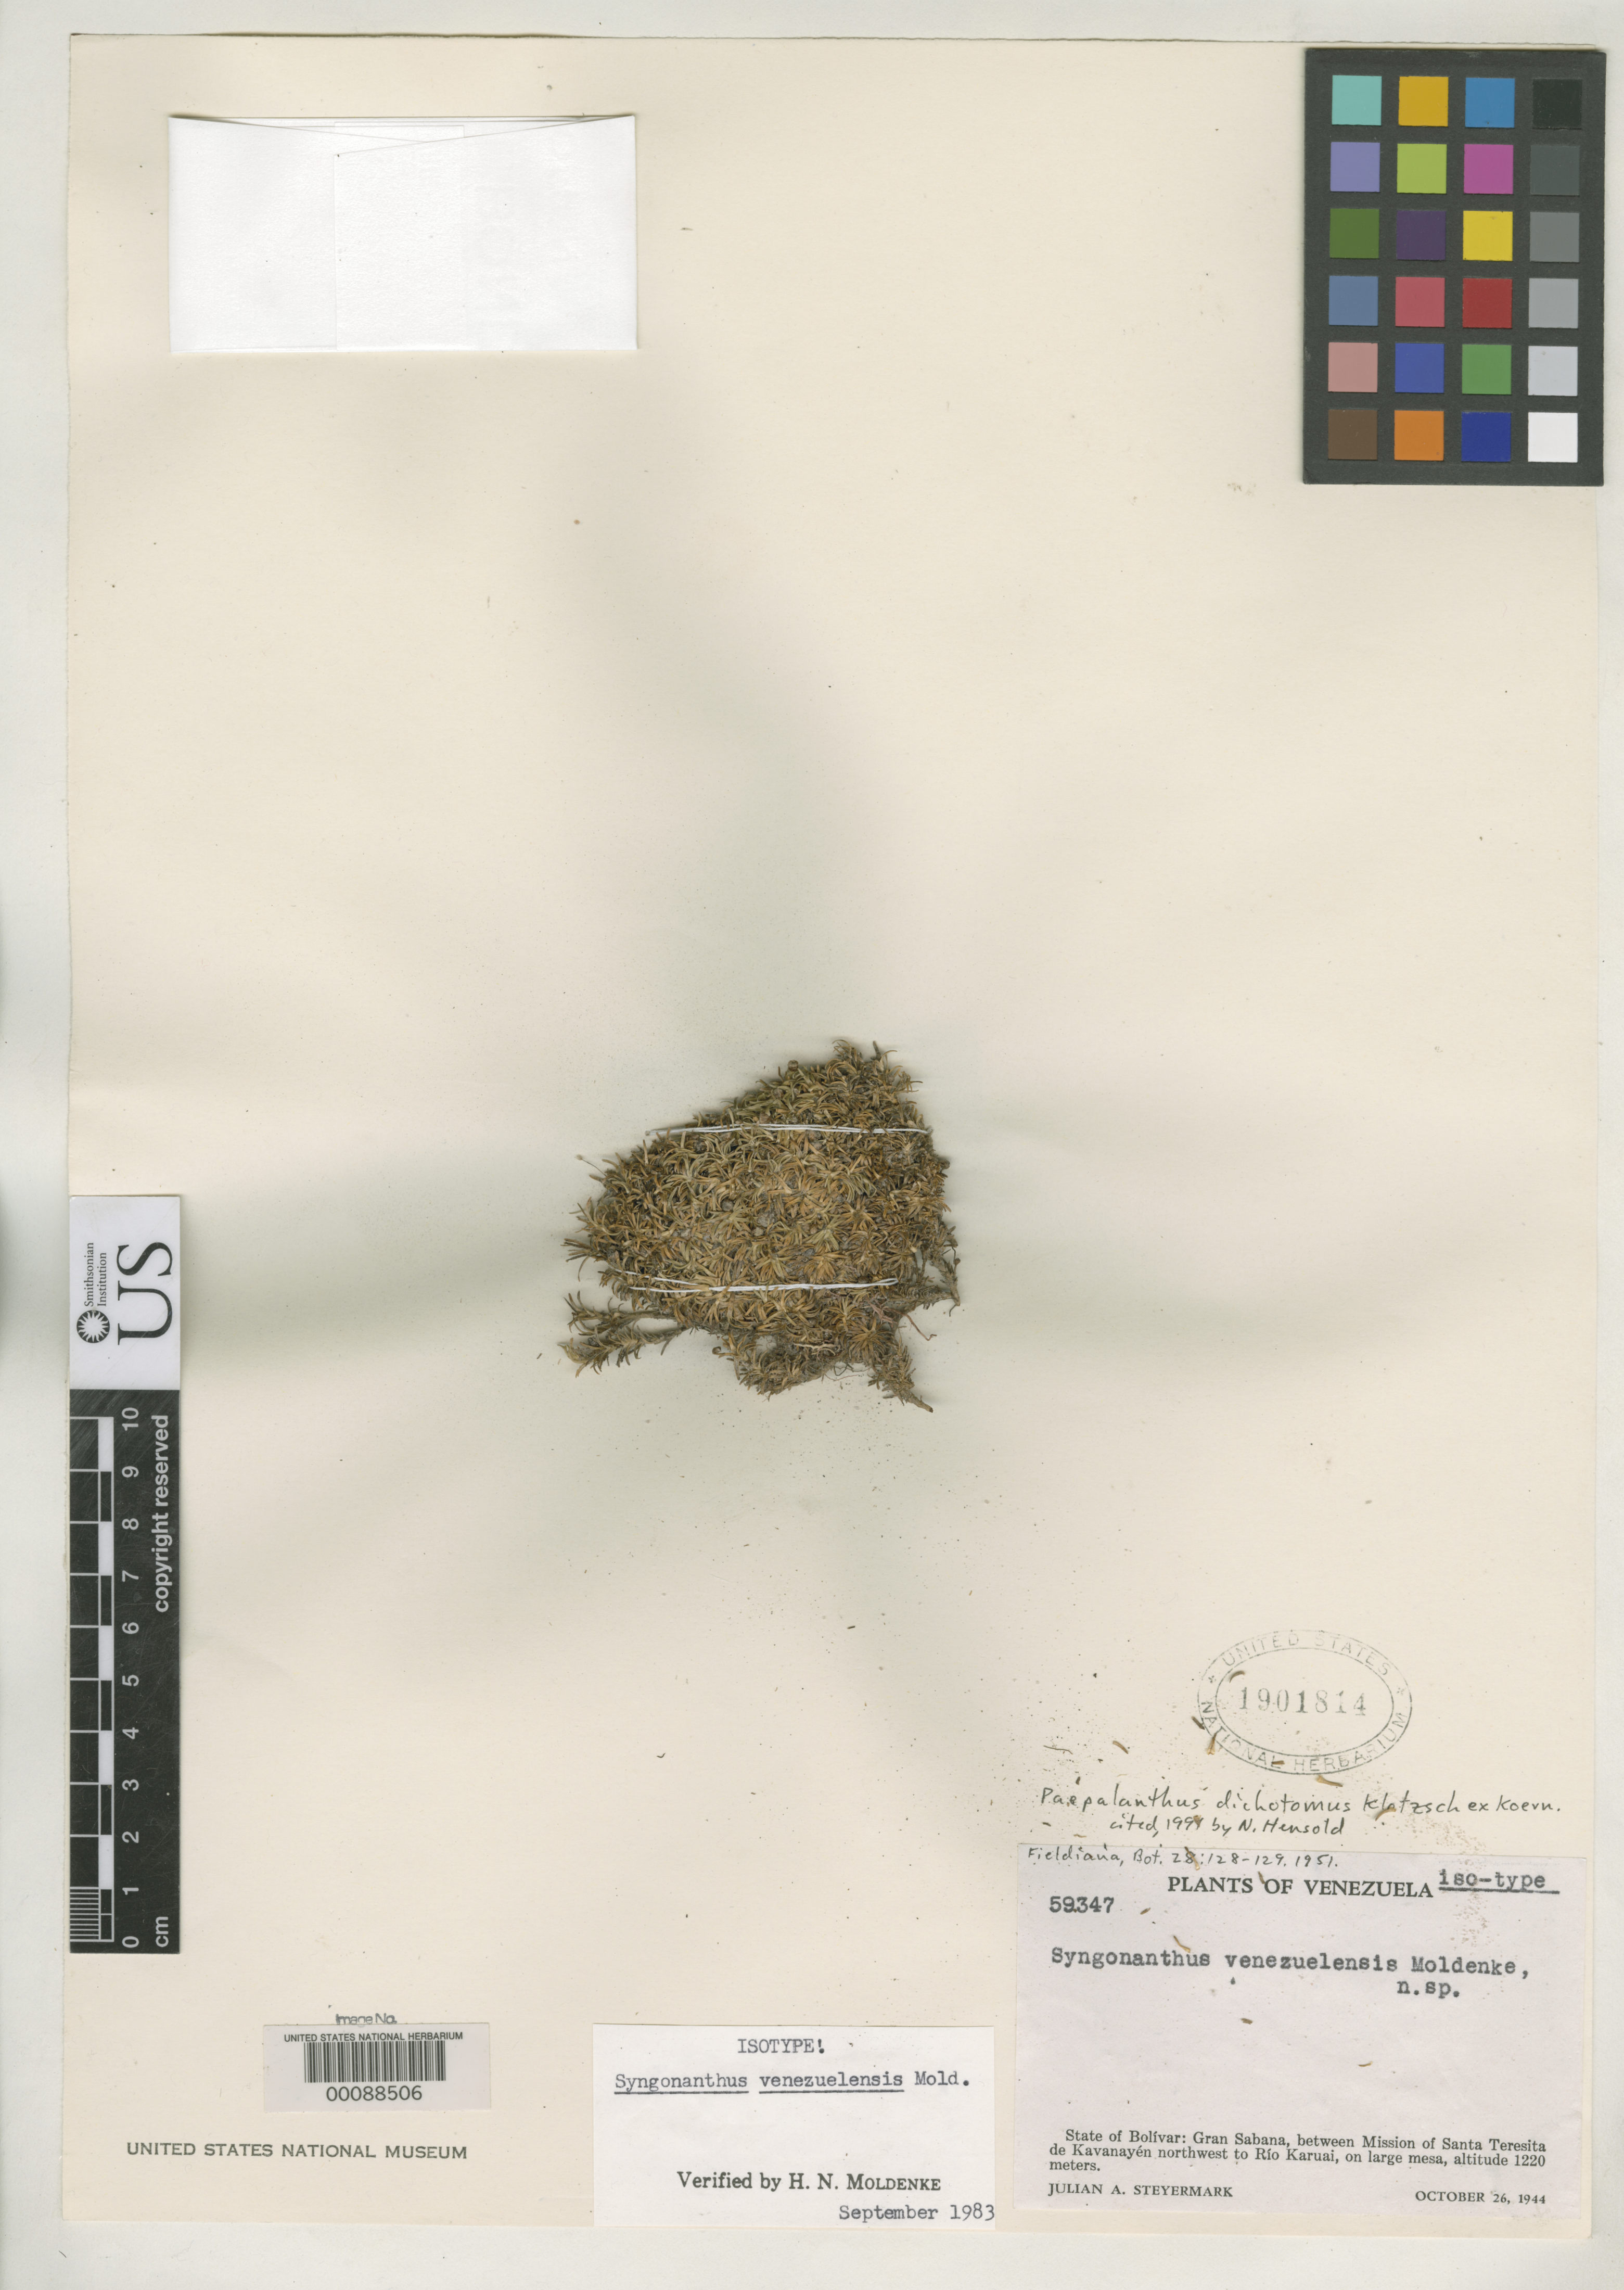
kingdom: Plantae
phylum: Tracheophyta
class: Liliopsida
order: Poales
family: Eriocaulaceae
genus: Syngonanthus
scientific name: Syngonanthus venezuelensis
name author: Moldenke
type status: Isotype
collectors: J. Steyermark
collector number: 59347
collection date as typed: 26 Oct 1944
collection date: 1944-10-26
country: Venezuela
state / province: Bolivar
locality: Gran Sabana, between mission of Santa Teresita de Kavanayen and Rio Karuai.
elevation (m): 1220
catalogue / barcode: US 1901814